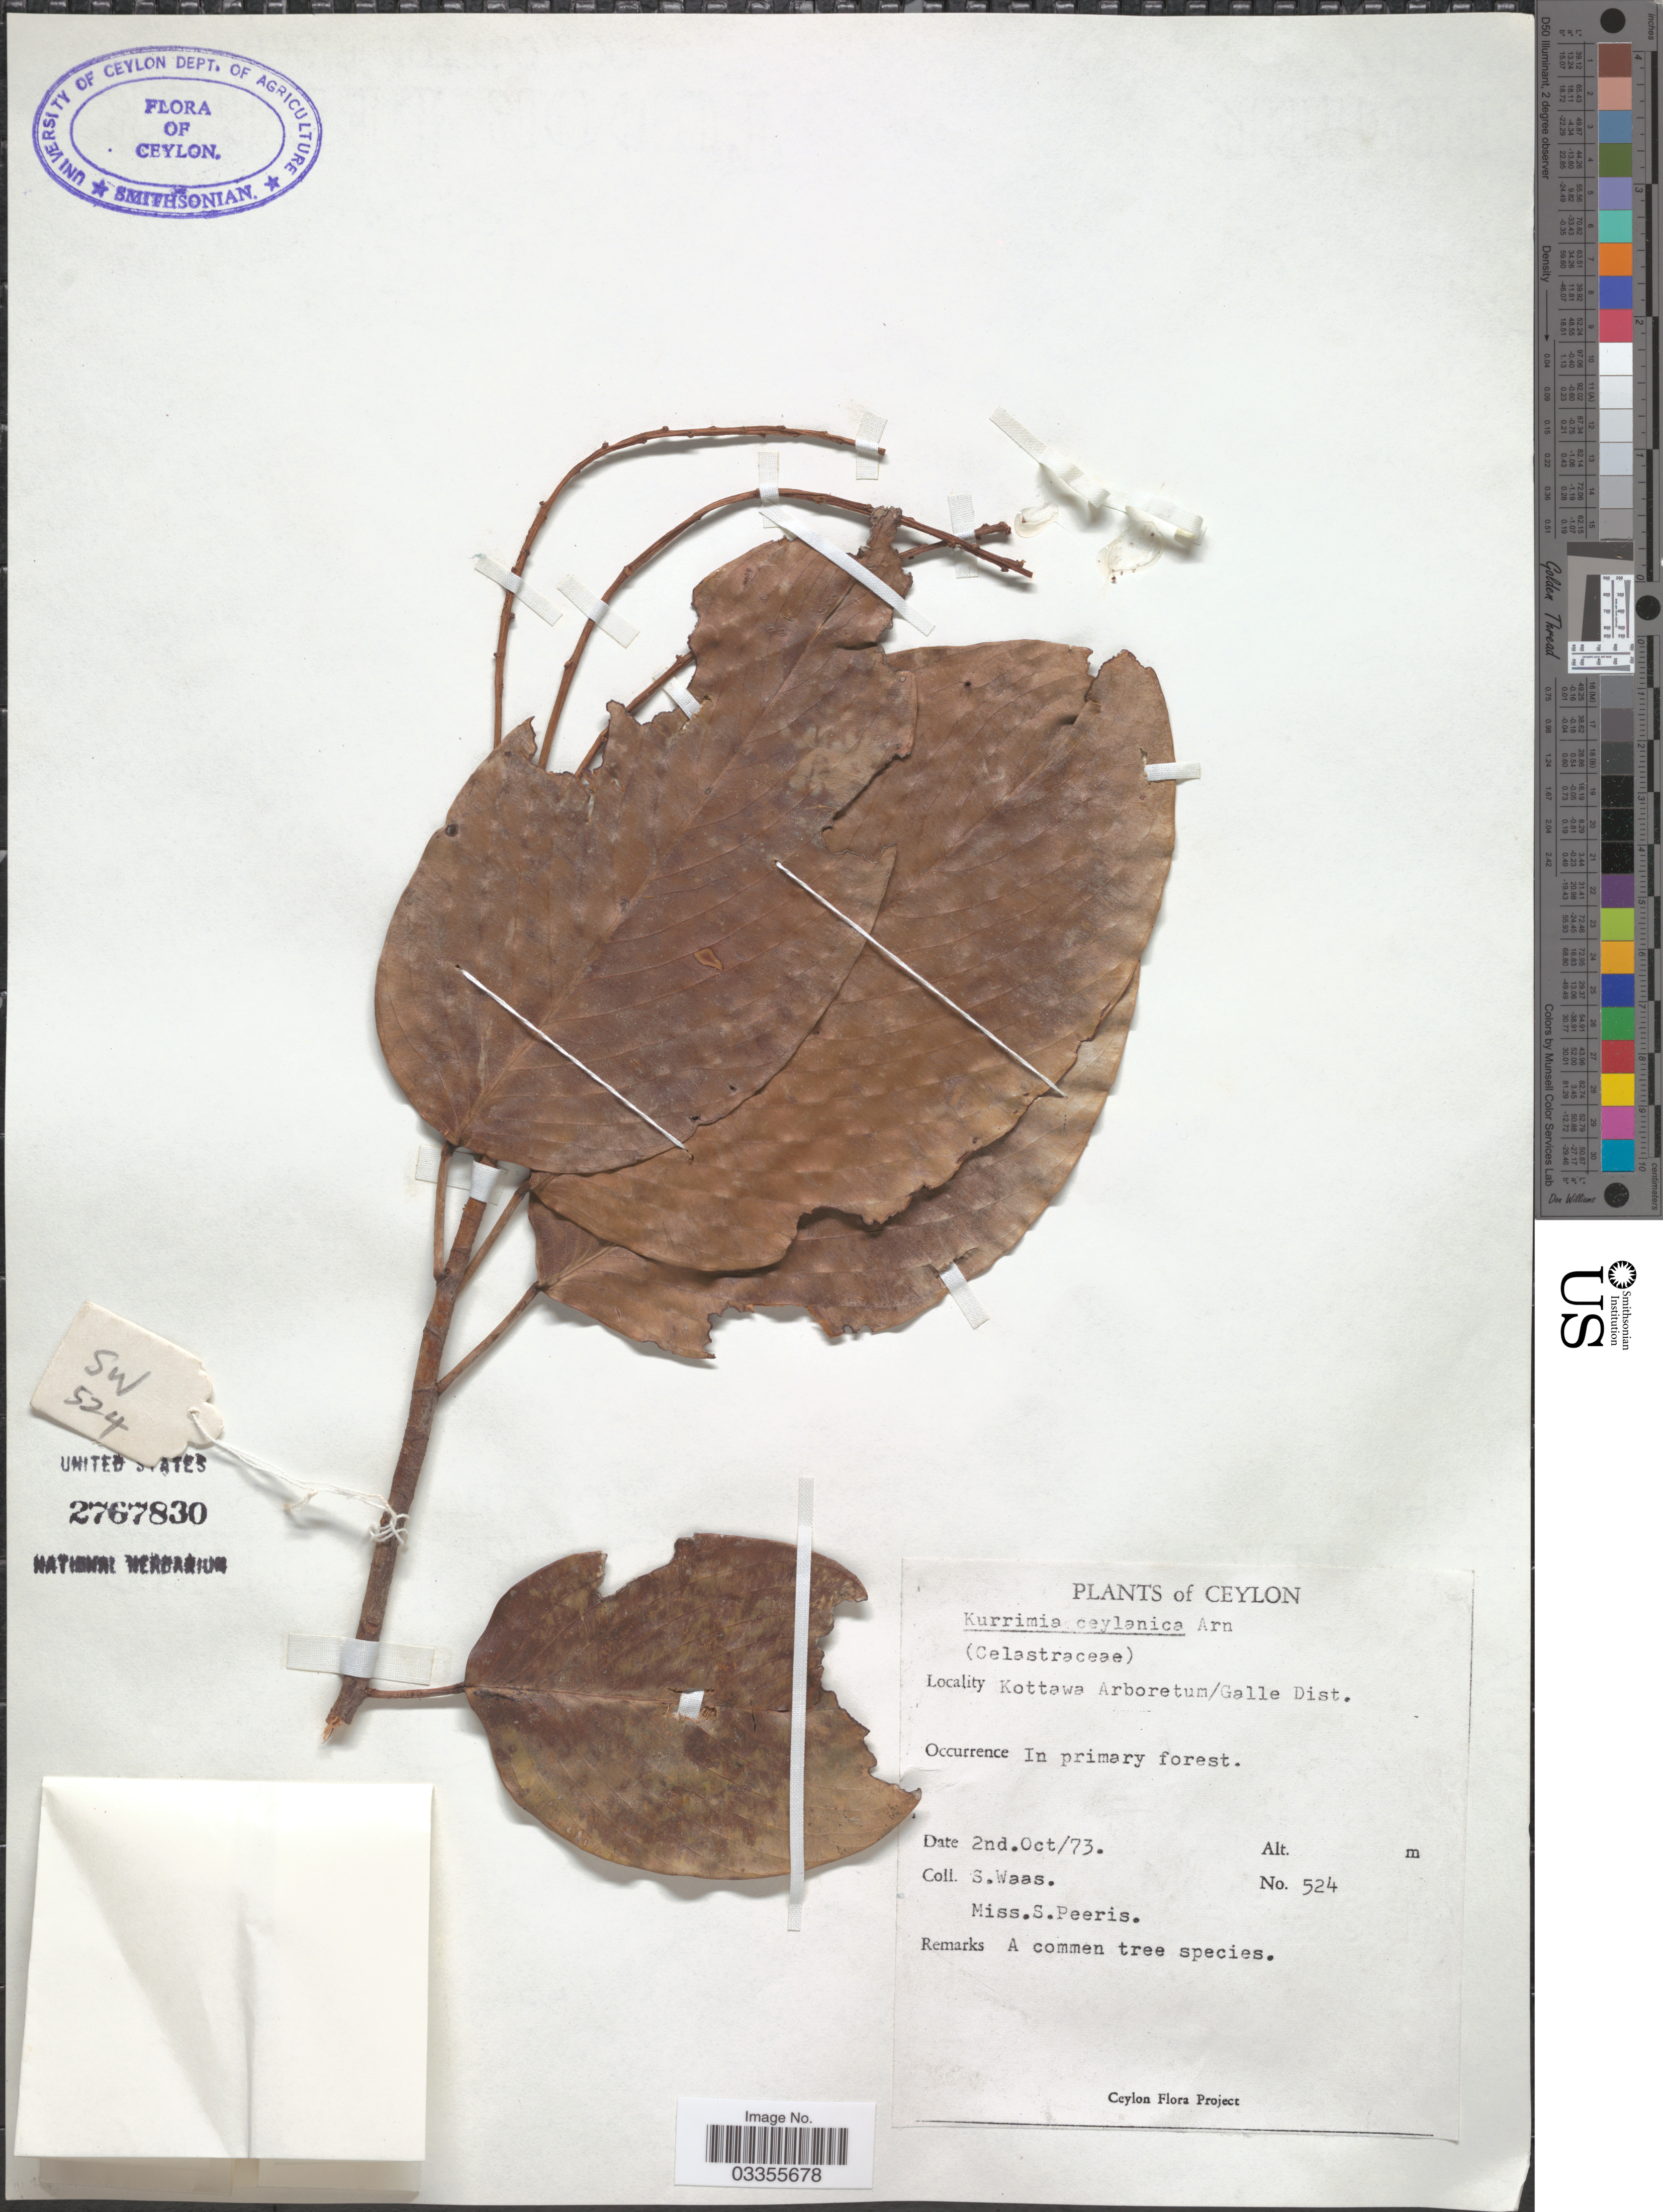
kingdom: Plantae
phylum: Tracheophyta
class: Magnoliopsida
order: Malpighiales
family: Centroplacaceae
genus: Bhesa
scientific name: Bhesa ceylanica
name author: (Arn. ex Thwaites) Ding Hou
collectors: S. Waas & S. Peeris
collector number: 524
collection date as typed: Transcribed d/m/y: 2/10/73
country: Sri Lanka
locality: Ceylon. Kottawa Arboretum/Galle Dist.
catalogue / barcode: US 2767830